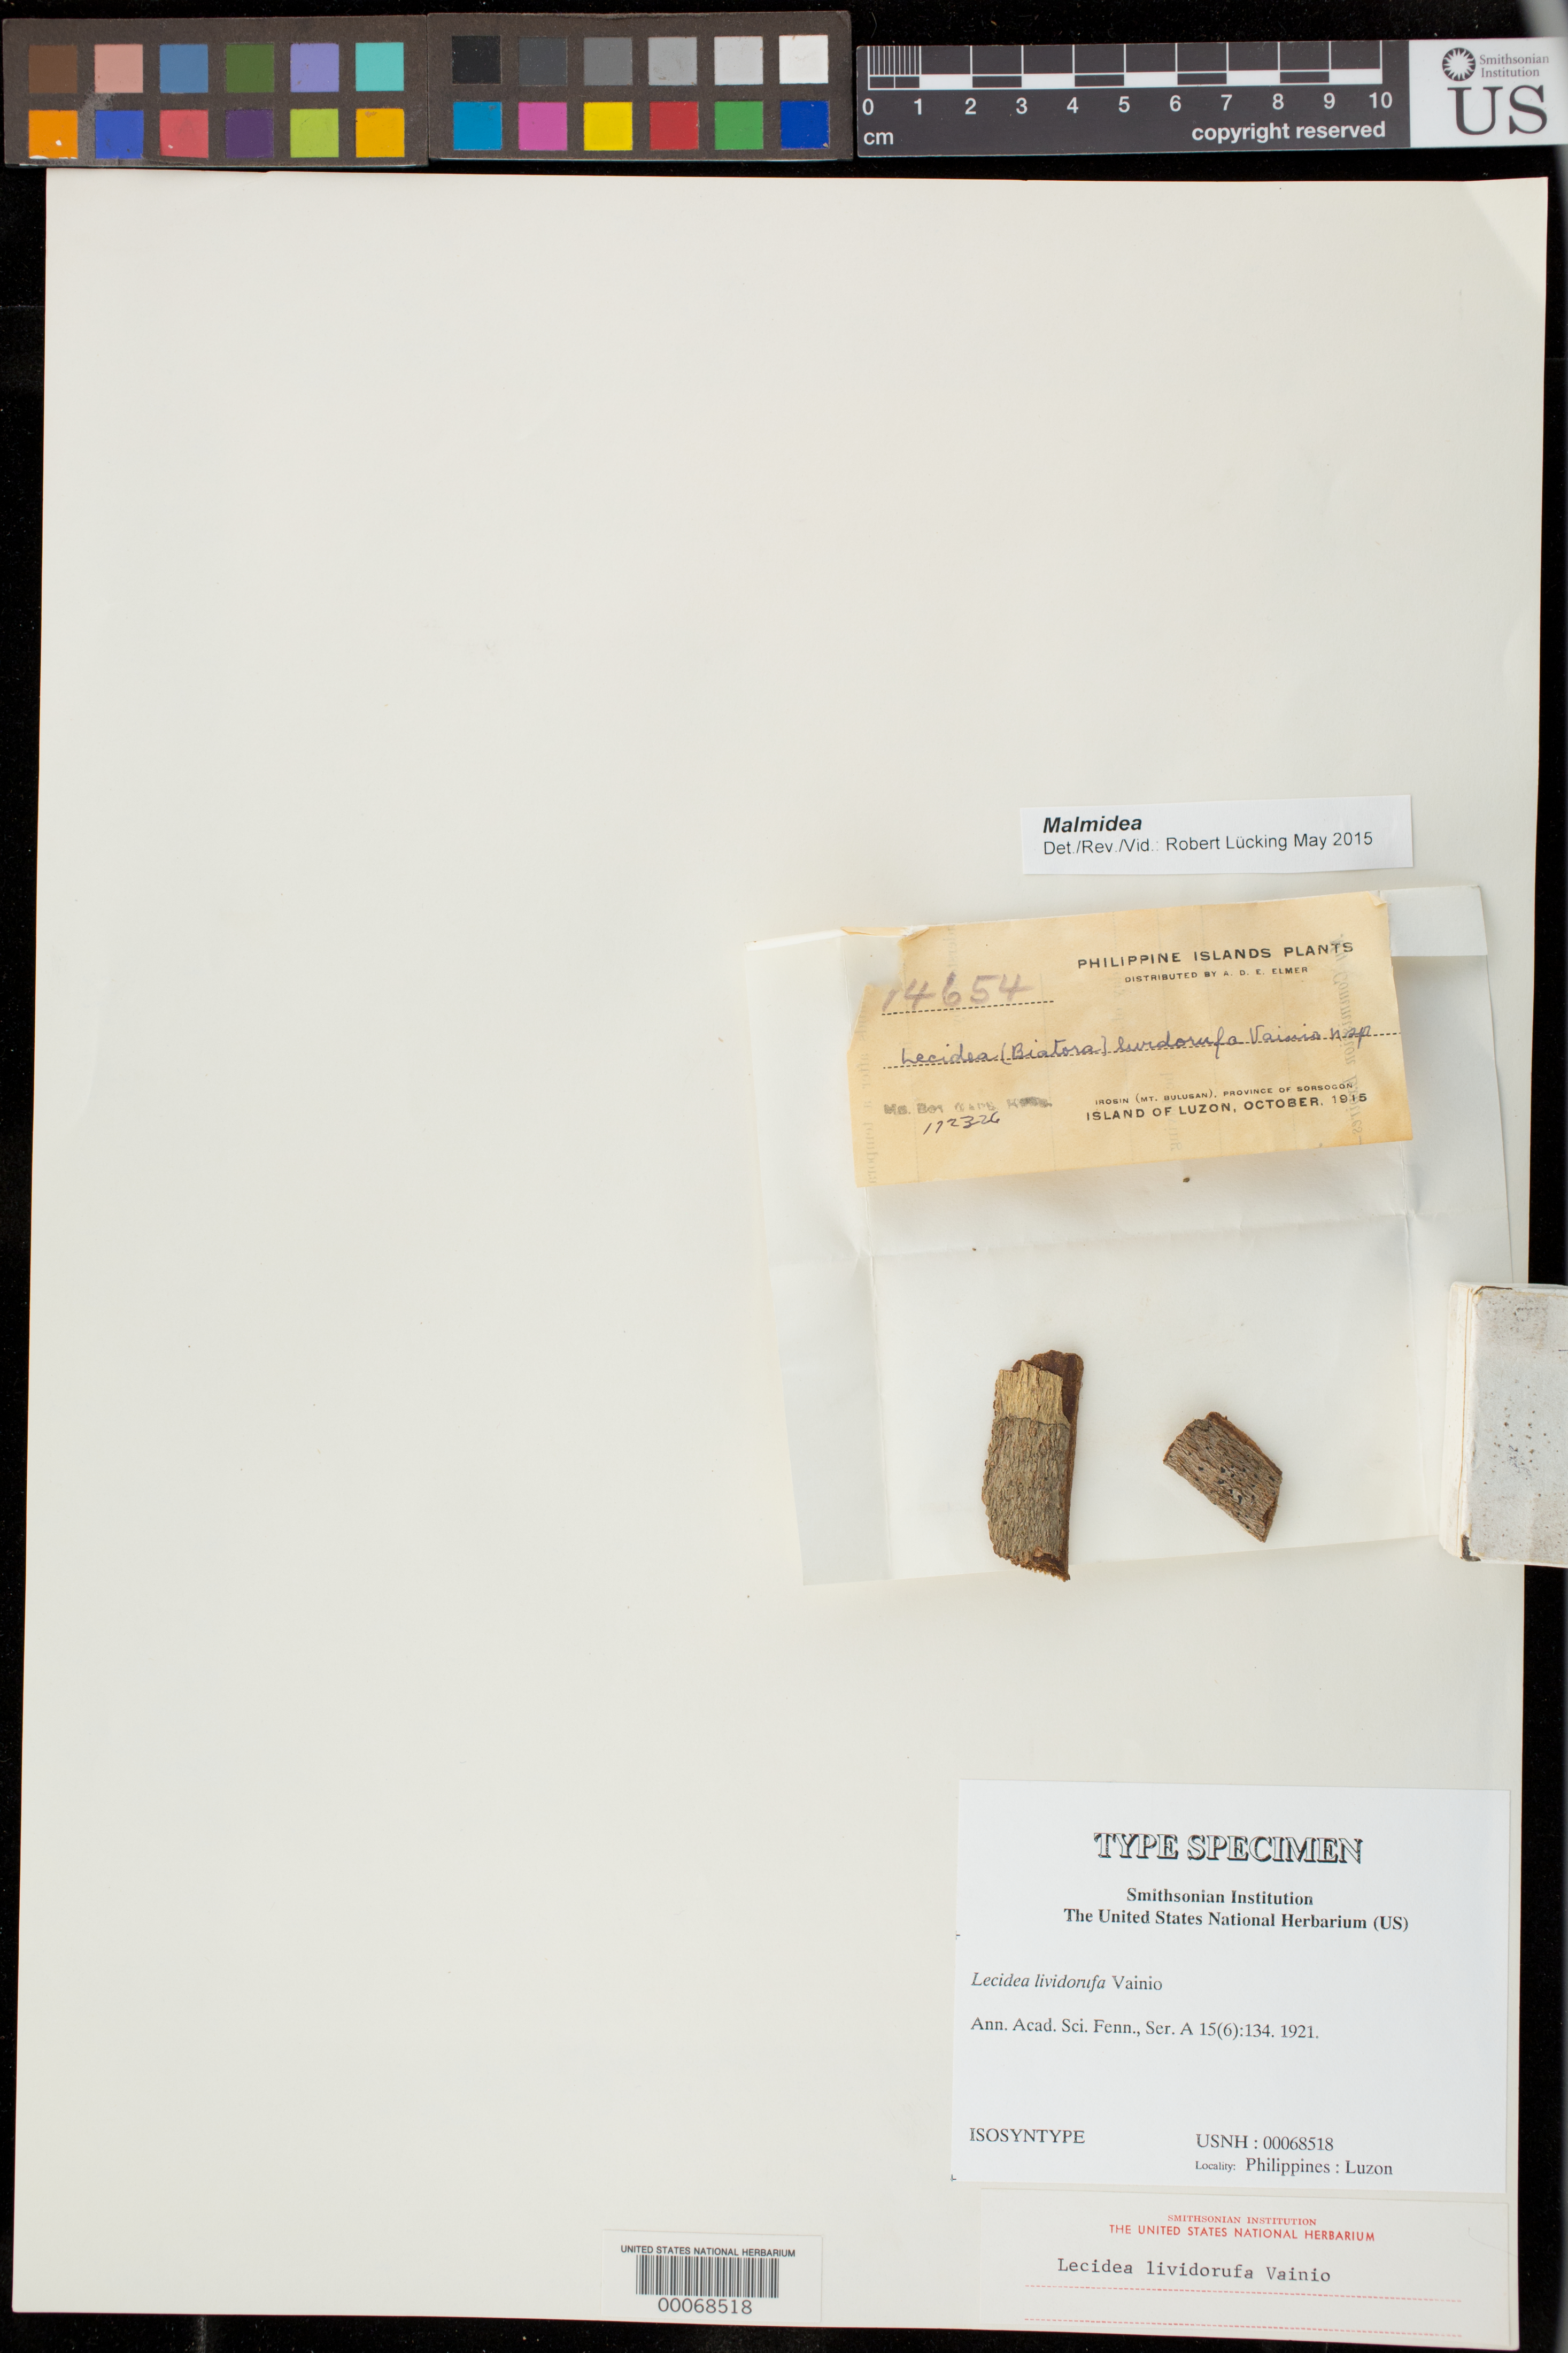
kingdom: Fungi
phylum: Ascomycota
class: Lecanoromycetes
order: Lecideales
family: Lecideaceae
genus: Lecidea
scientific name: Lecidea lividorufa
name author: Vain.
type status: Isosyntype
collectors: A. D. E. Elmer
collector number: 14654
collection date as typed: Oct 1915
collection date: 1915-10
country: Philippines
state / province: Bicol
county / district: Sorsogon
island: Luzon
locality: Irosin (Mt. Bulusan)